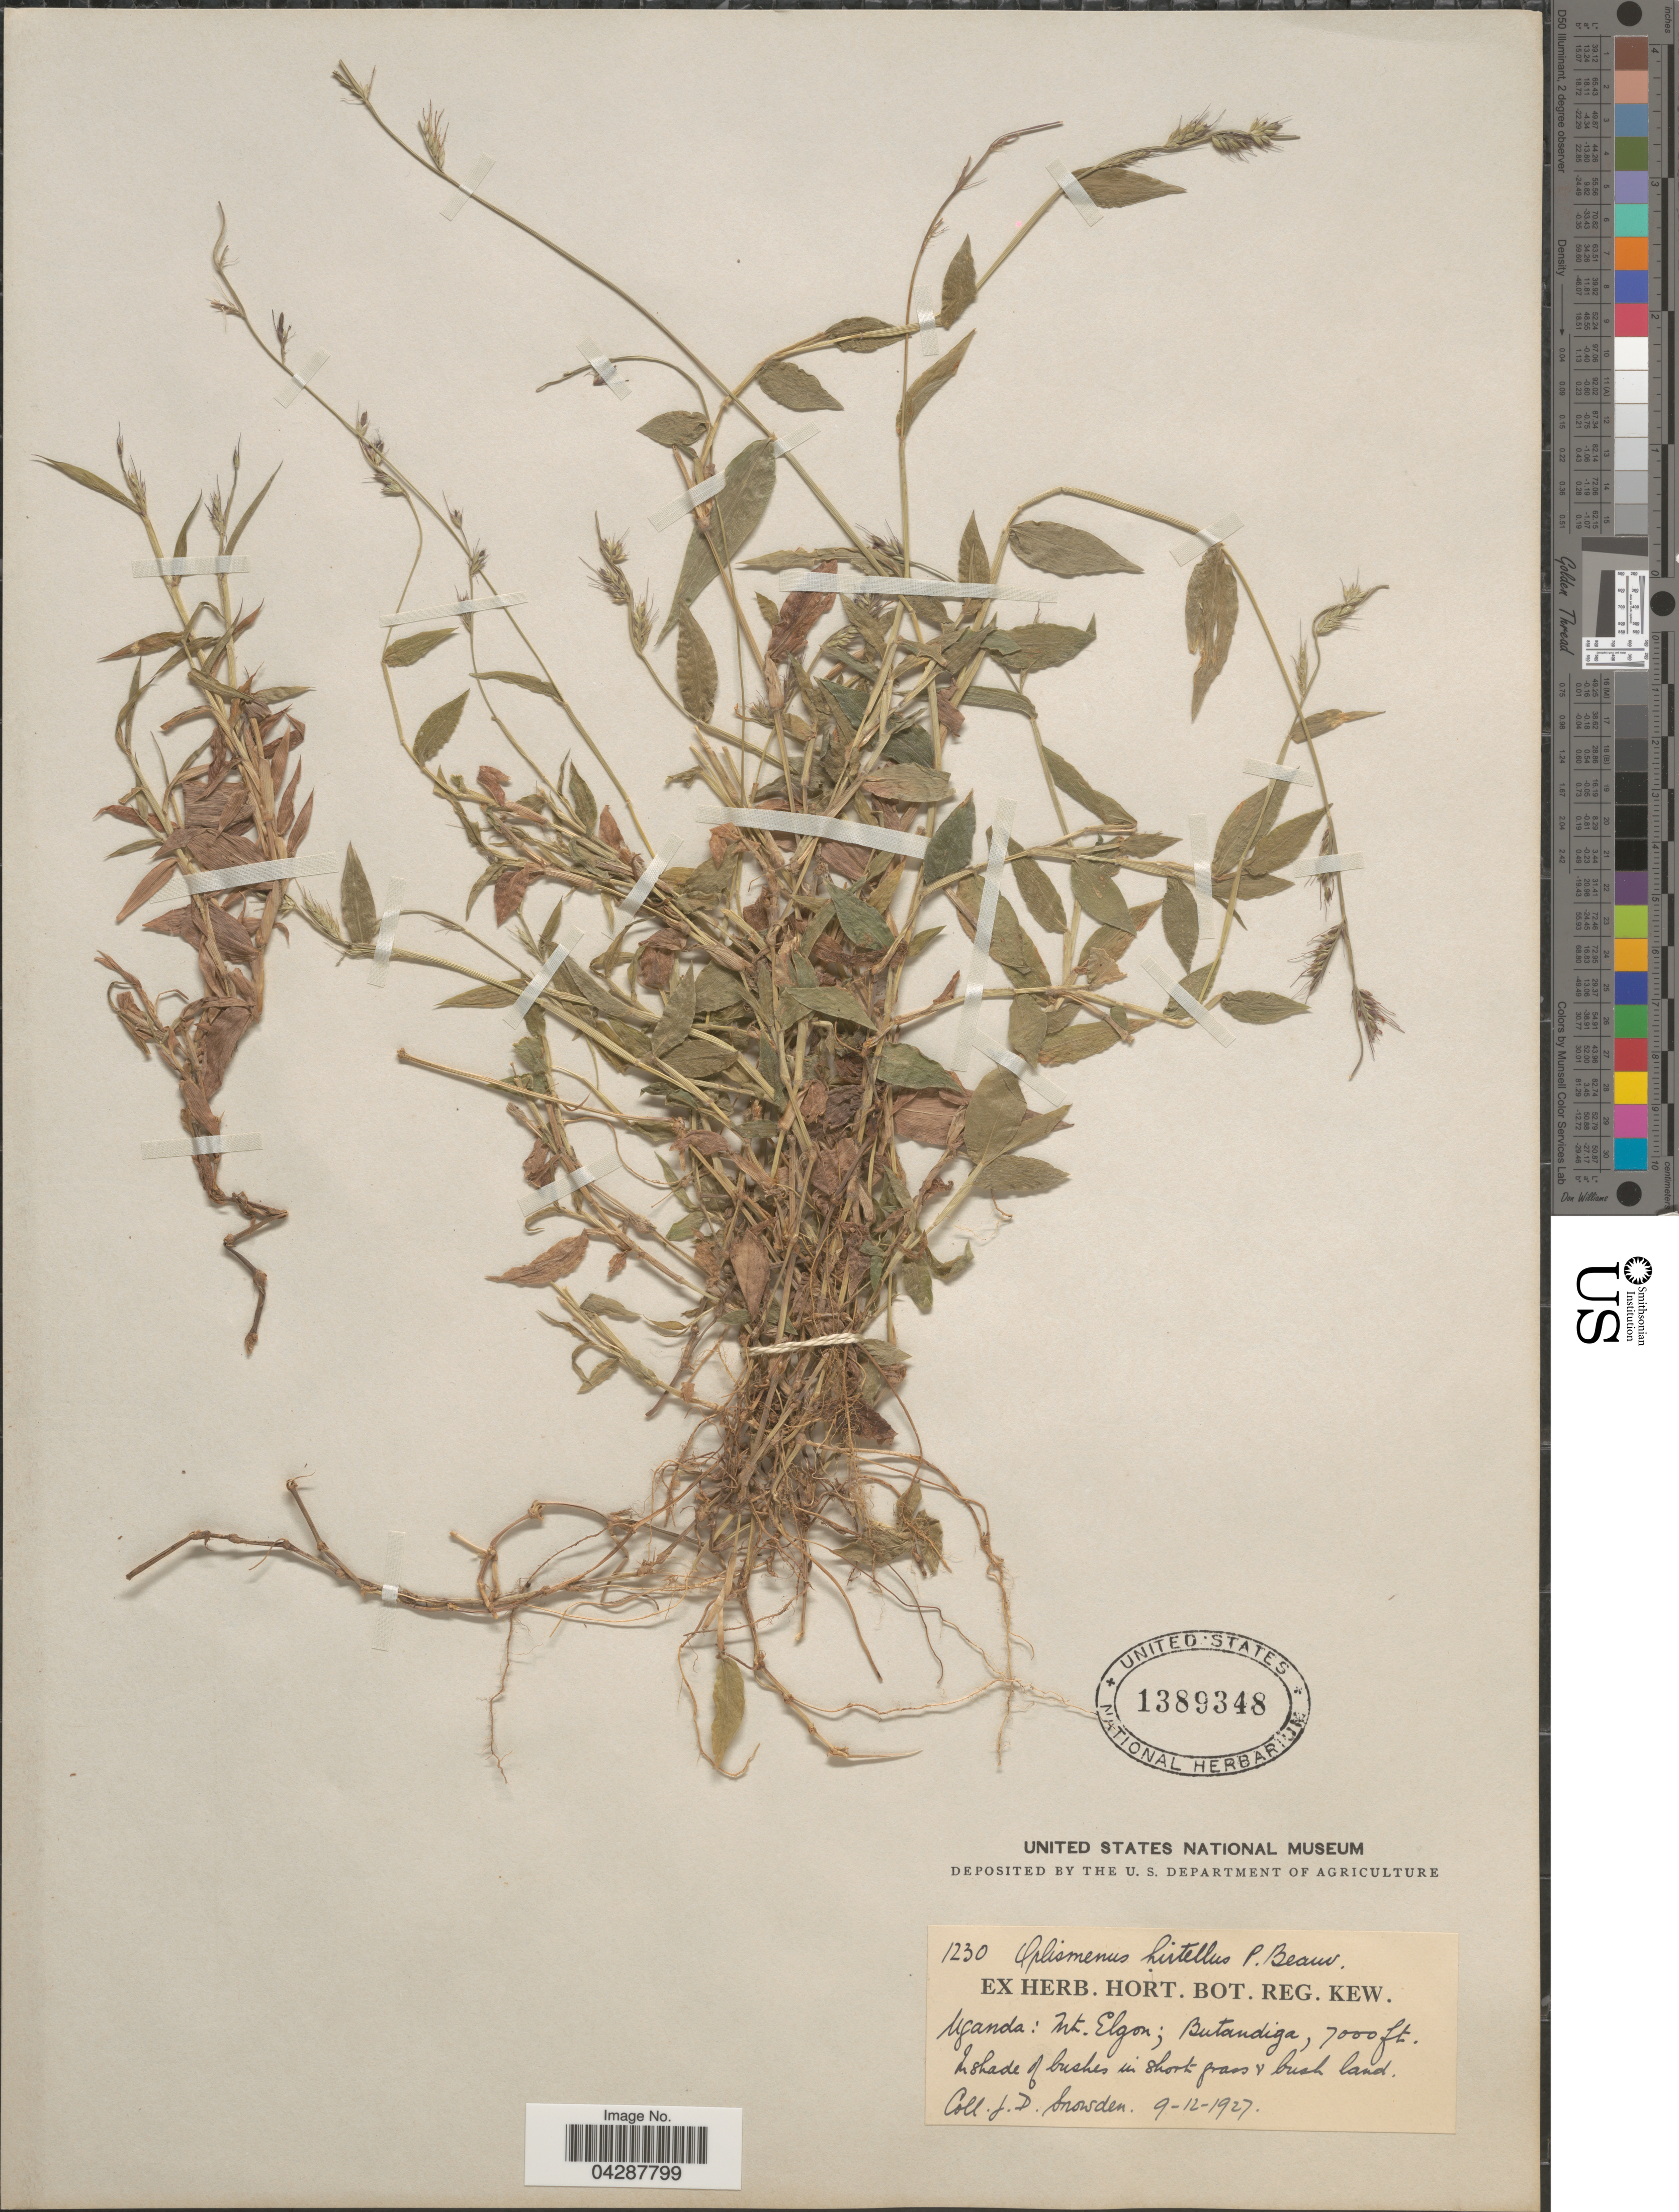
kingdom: Plantae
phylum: Tracheophyta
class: Liliopsida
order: Poales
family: Poaceae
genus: Oplismenus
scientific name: Oplismenus hirtellus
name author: (L.) P. Beauv.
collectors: J. Snowden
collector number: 1230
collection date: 1927-12-09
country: Uganda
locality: Mt. Elgon; Butandiga.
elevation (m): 2134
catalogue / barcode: US 1389348